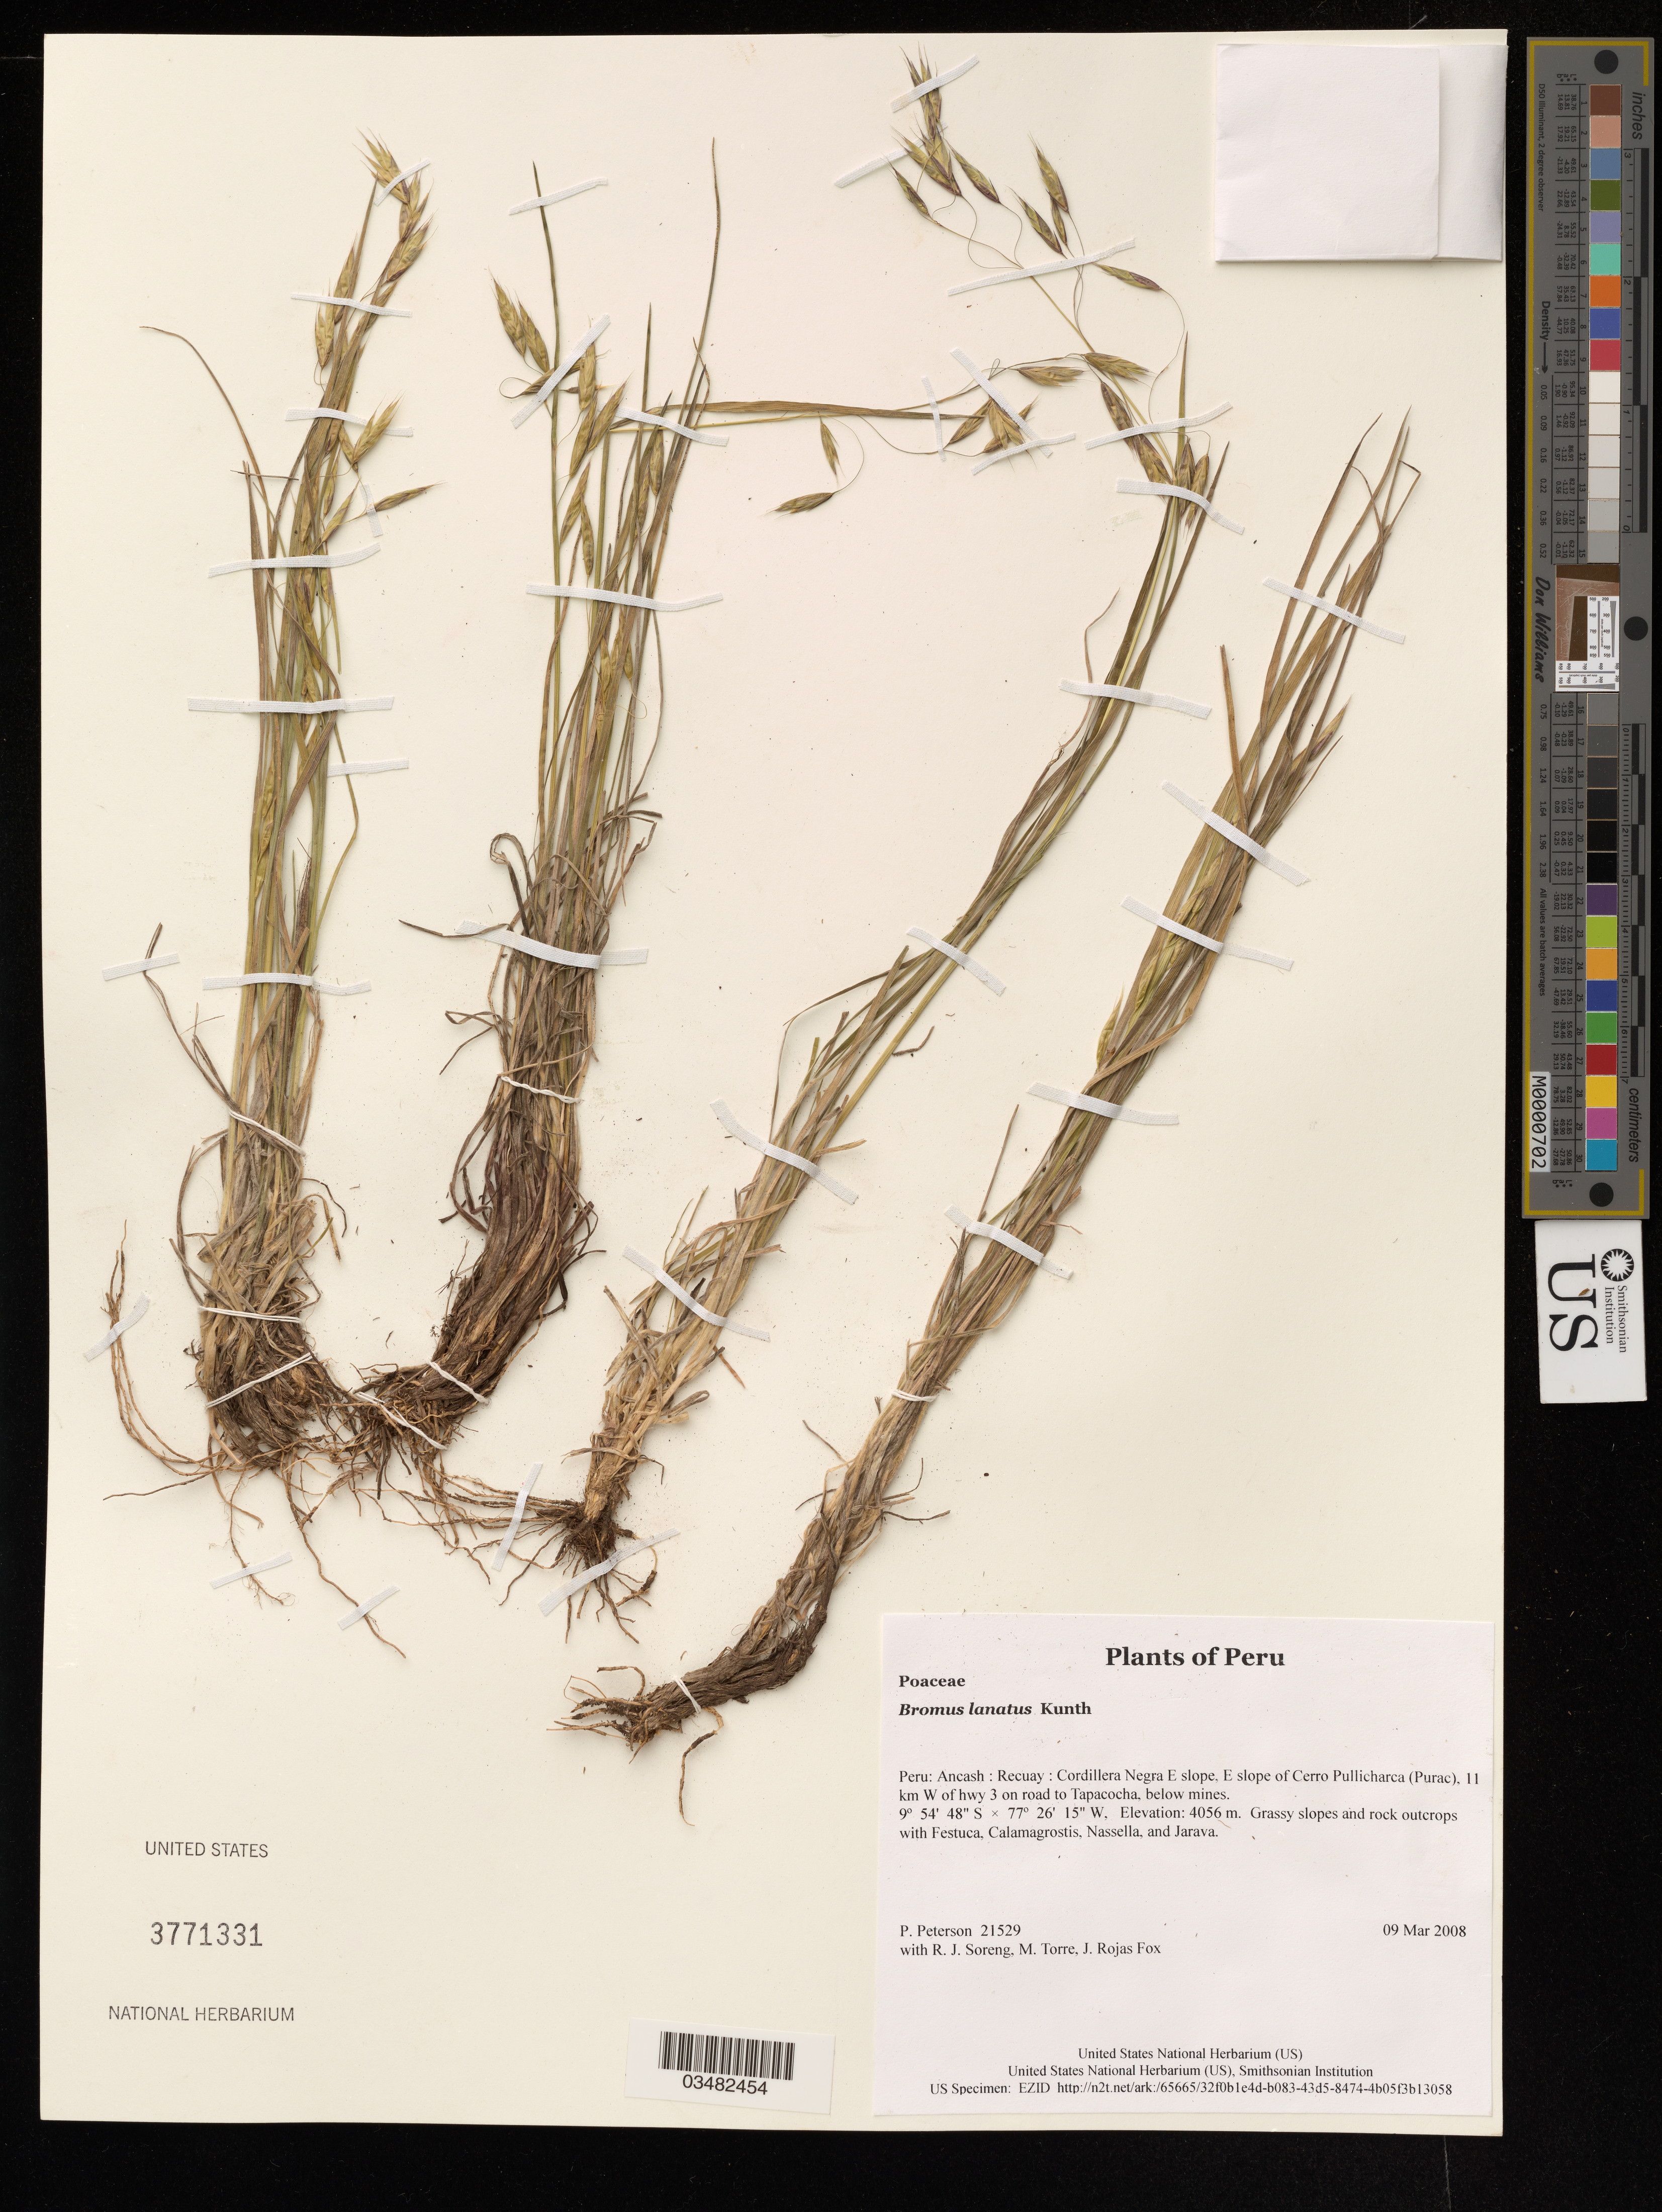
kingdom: Plantae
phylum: Tracheophyta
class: Liliopsida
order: Poales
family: Poaceae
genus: Bromus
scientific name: Bromus lanatus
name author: Kunth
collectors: P. M. Peterson, R. J. Soreng, M. Torre & J. Rojas Fox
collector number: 21529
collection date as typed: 09 Mar 2008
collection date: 2008-03-09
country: Peru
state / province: Ancash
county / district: Recuay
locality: Cordillera Negra E slope, E slope of Cerro Pullicharca (Purac), 11 km W of hwy 3 on road to Tapacocha, below mines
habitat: Grassy slopes and rock outcrops with Festuca, Calamagrostis, Nassella, and Jarava.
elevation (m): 4056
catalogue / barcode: US 3771331